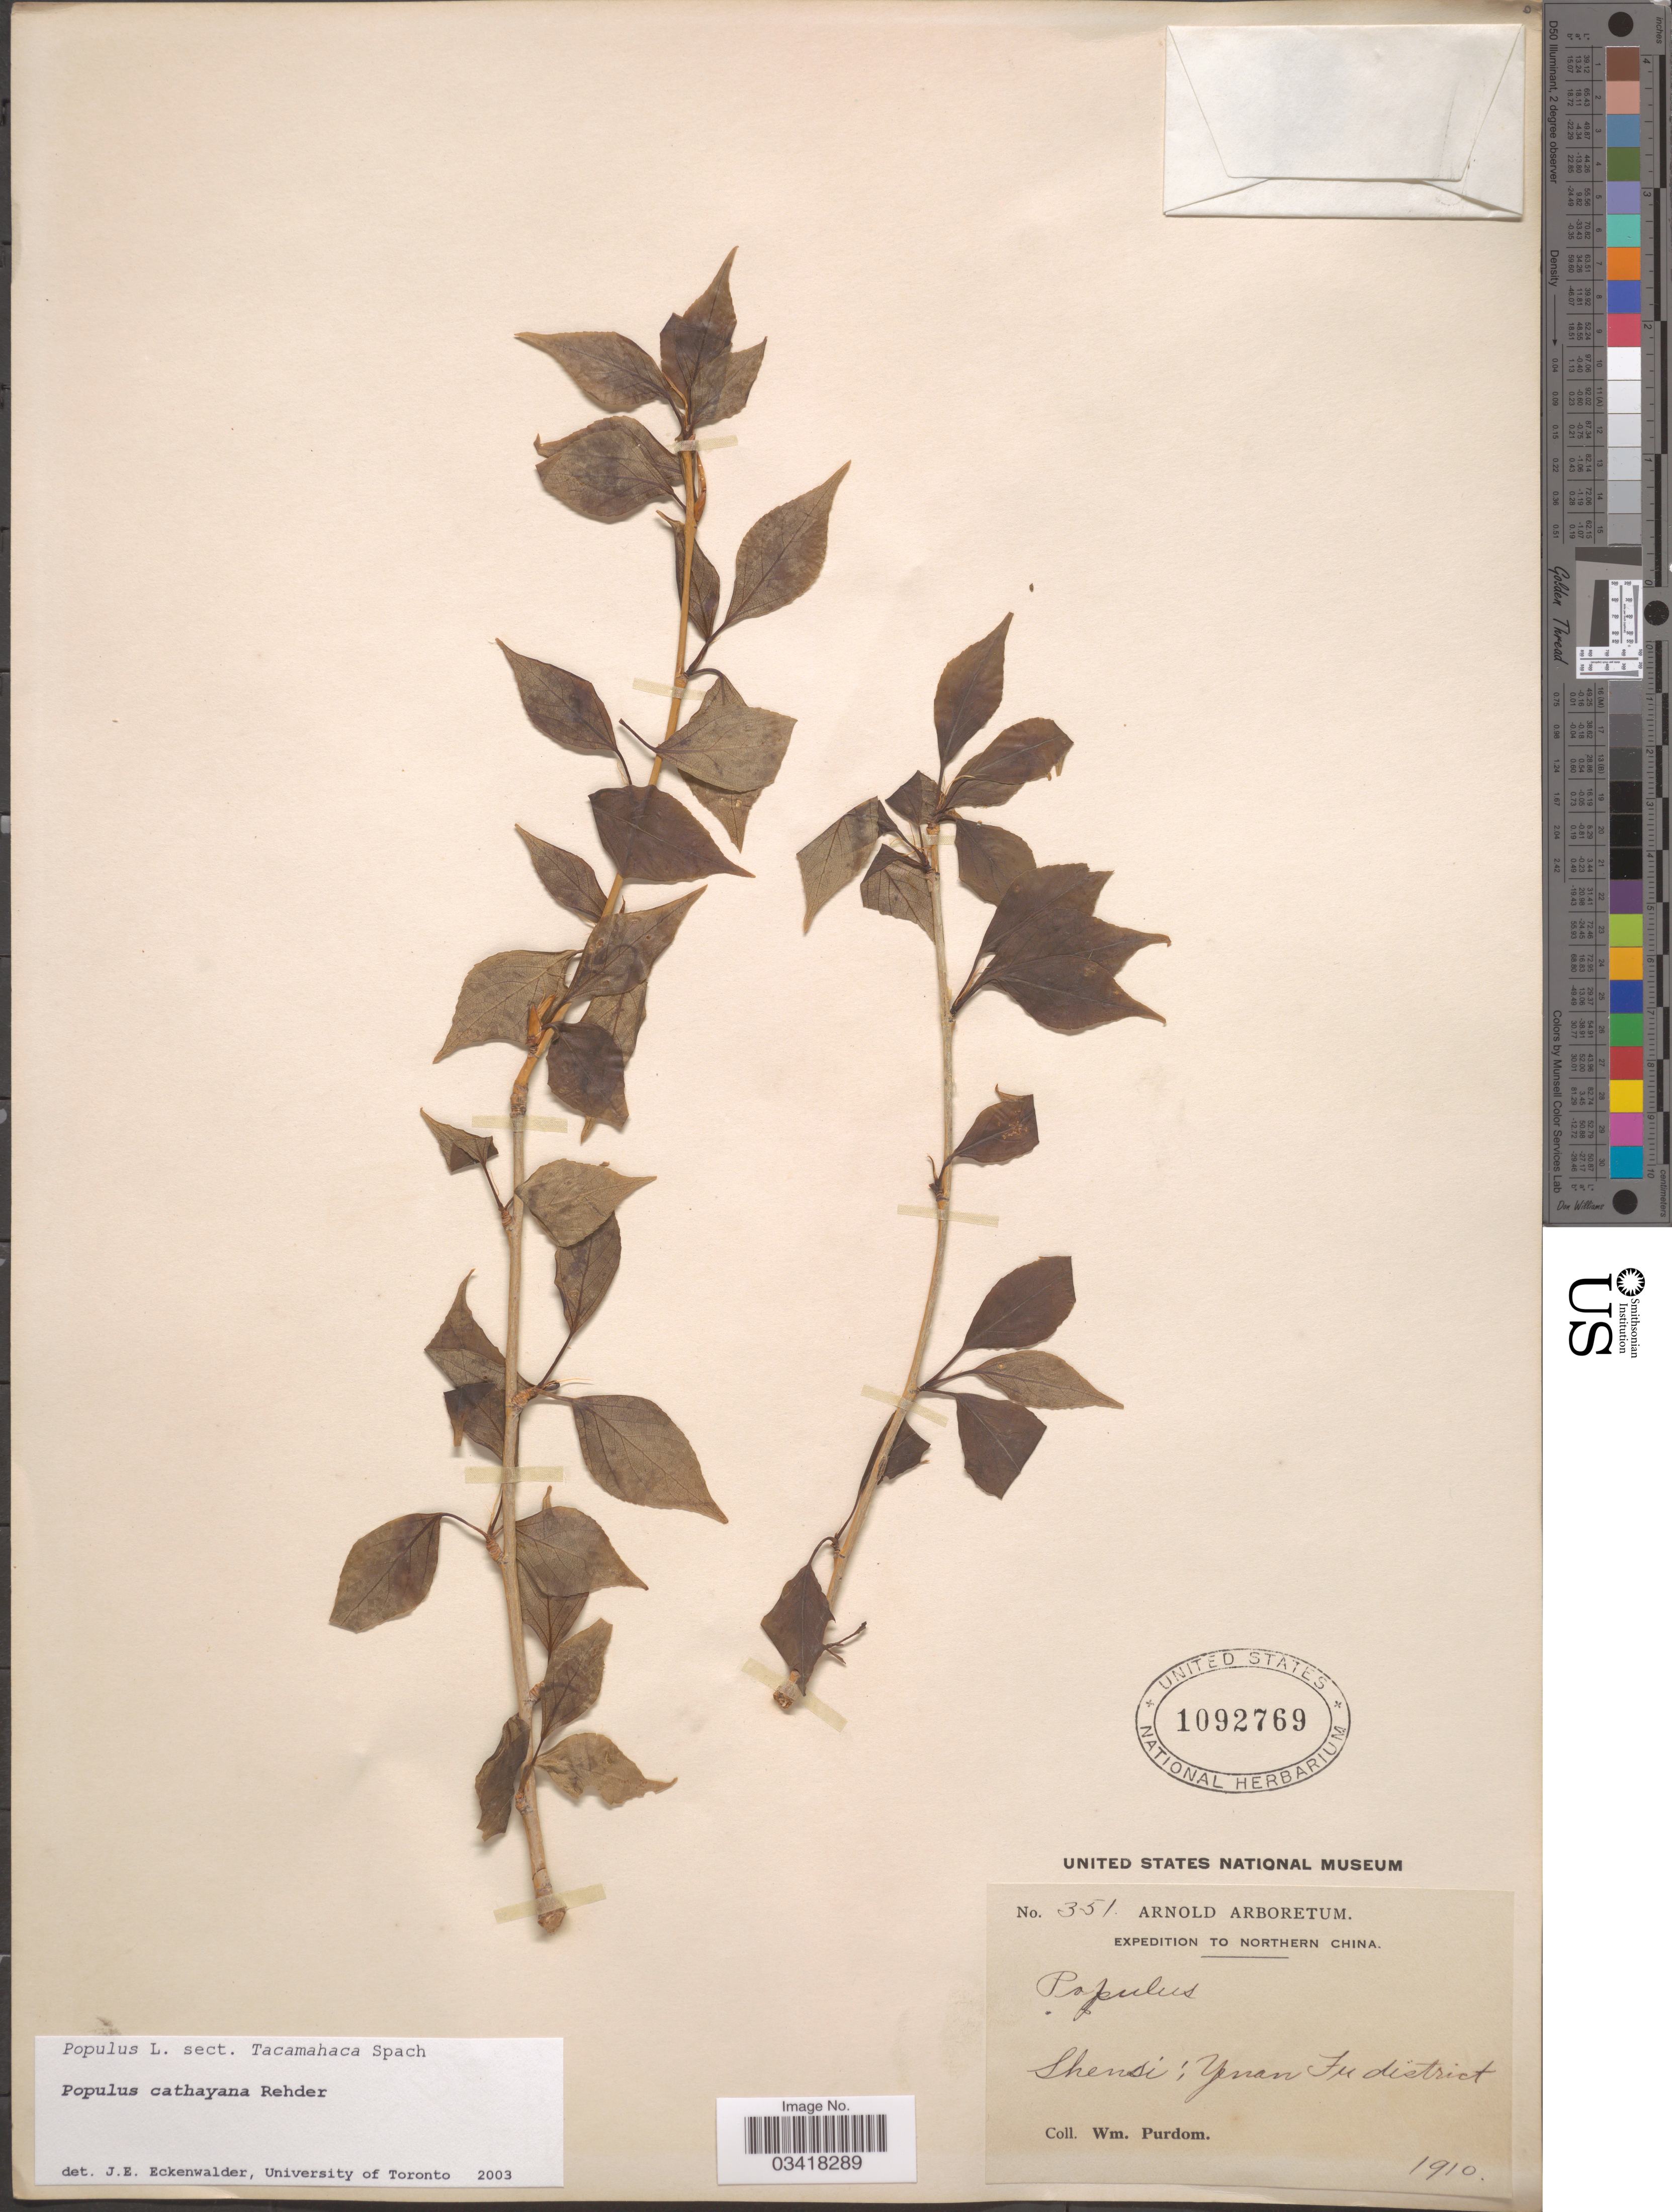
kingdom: Plantae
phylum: Tracheophyta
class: Magnoliopsida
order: Malpighiales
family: Salicaceae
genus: Populus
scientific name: Populus cathayana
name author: Rehder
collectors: W. Purdom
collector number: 351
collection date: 1910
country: China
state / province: Shaanxi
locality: Northern China. Shensi: Yenan Fu district.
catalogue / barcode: US 1092769